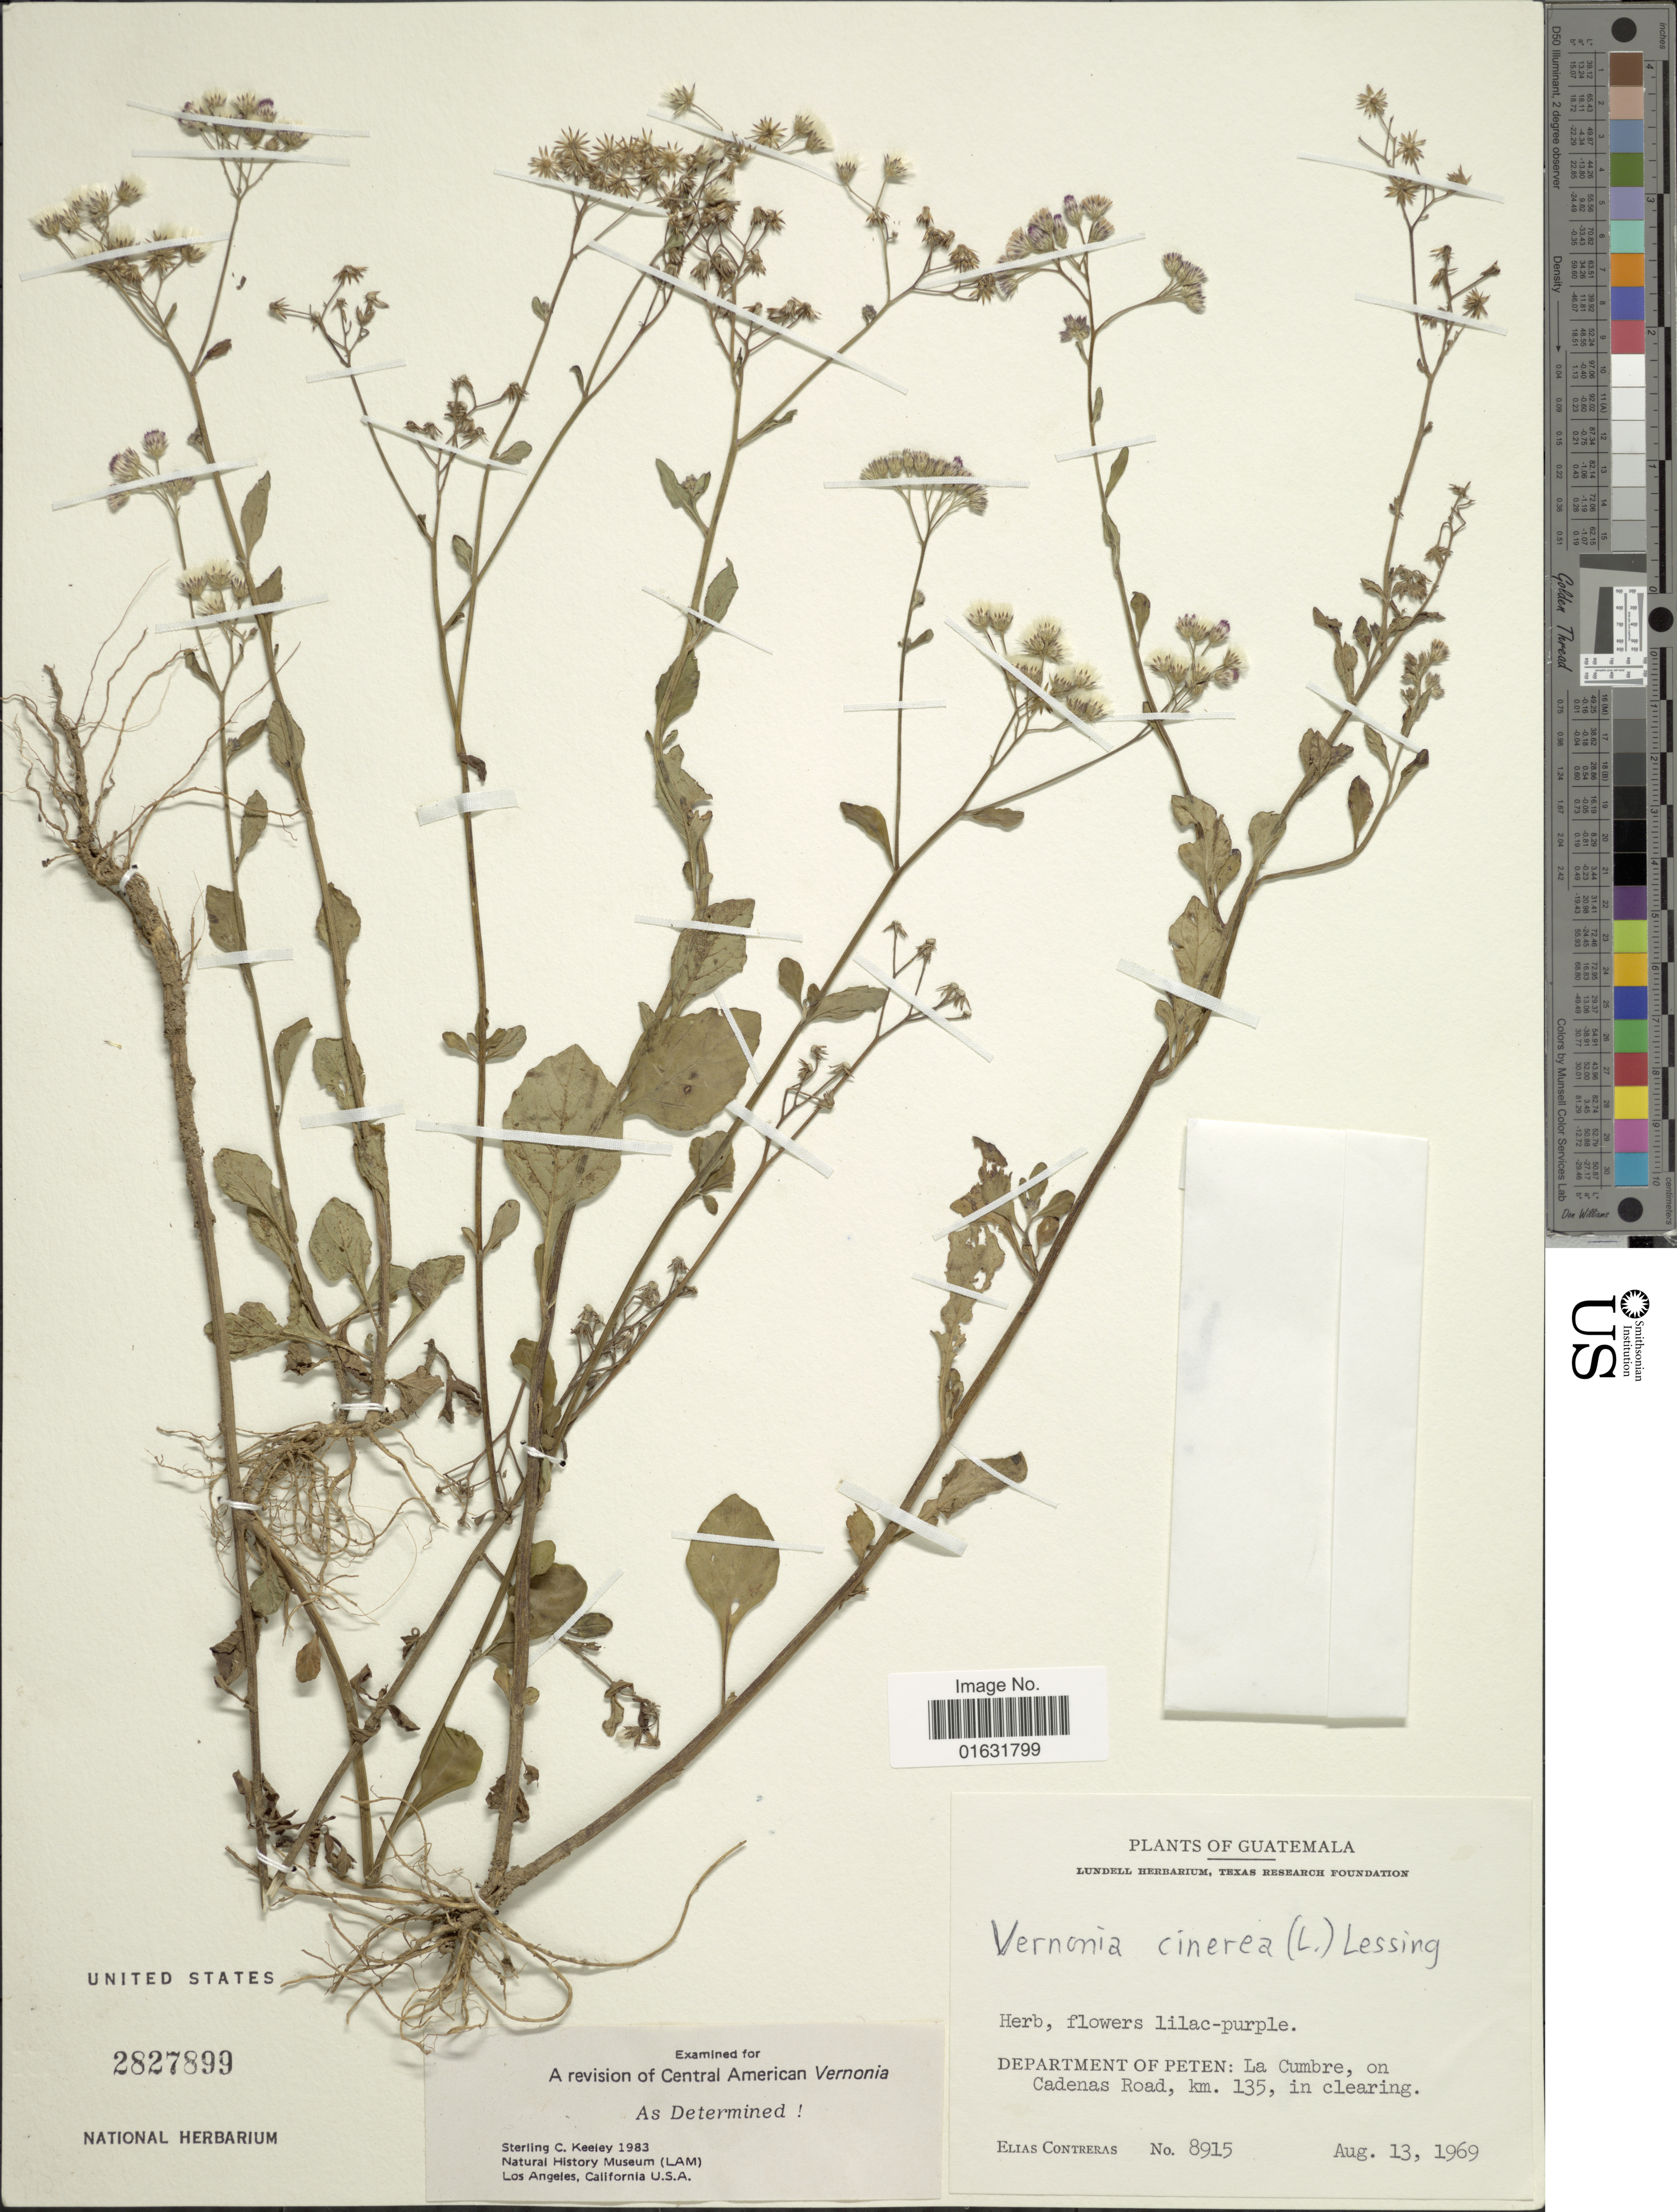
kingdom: Plantae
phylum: Tracheophyta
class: Magnoliopsida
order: Asterales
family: Asteraceae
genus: Cyanthillium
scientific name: Cyanthillium cinereum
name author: (L.) H. Rob.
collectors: E. Contreras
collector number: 8915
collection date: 1969-08-13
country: Guatemala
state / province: El Petén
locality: Department of Peten: La Cumbre on Cadenas Road, km. 135, in clearing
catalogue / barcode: US 2827899